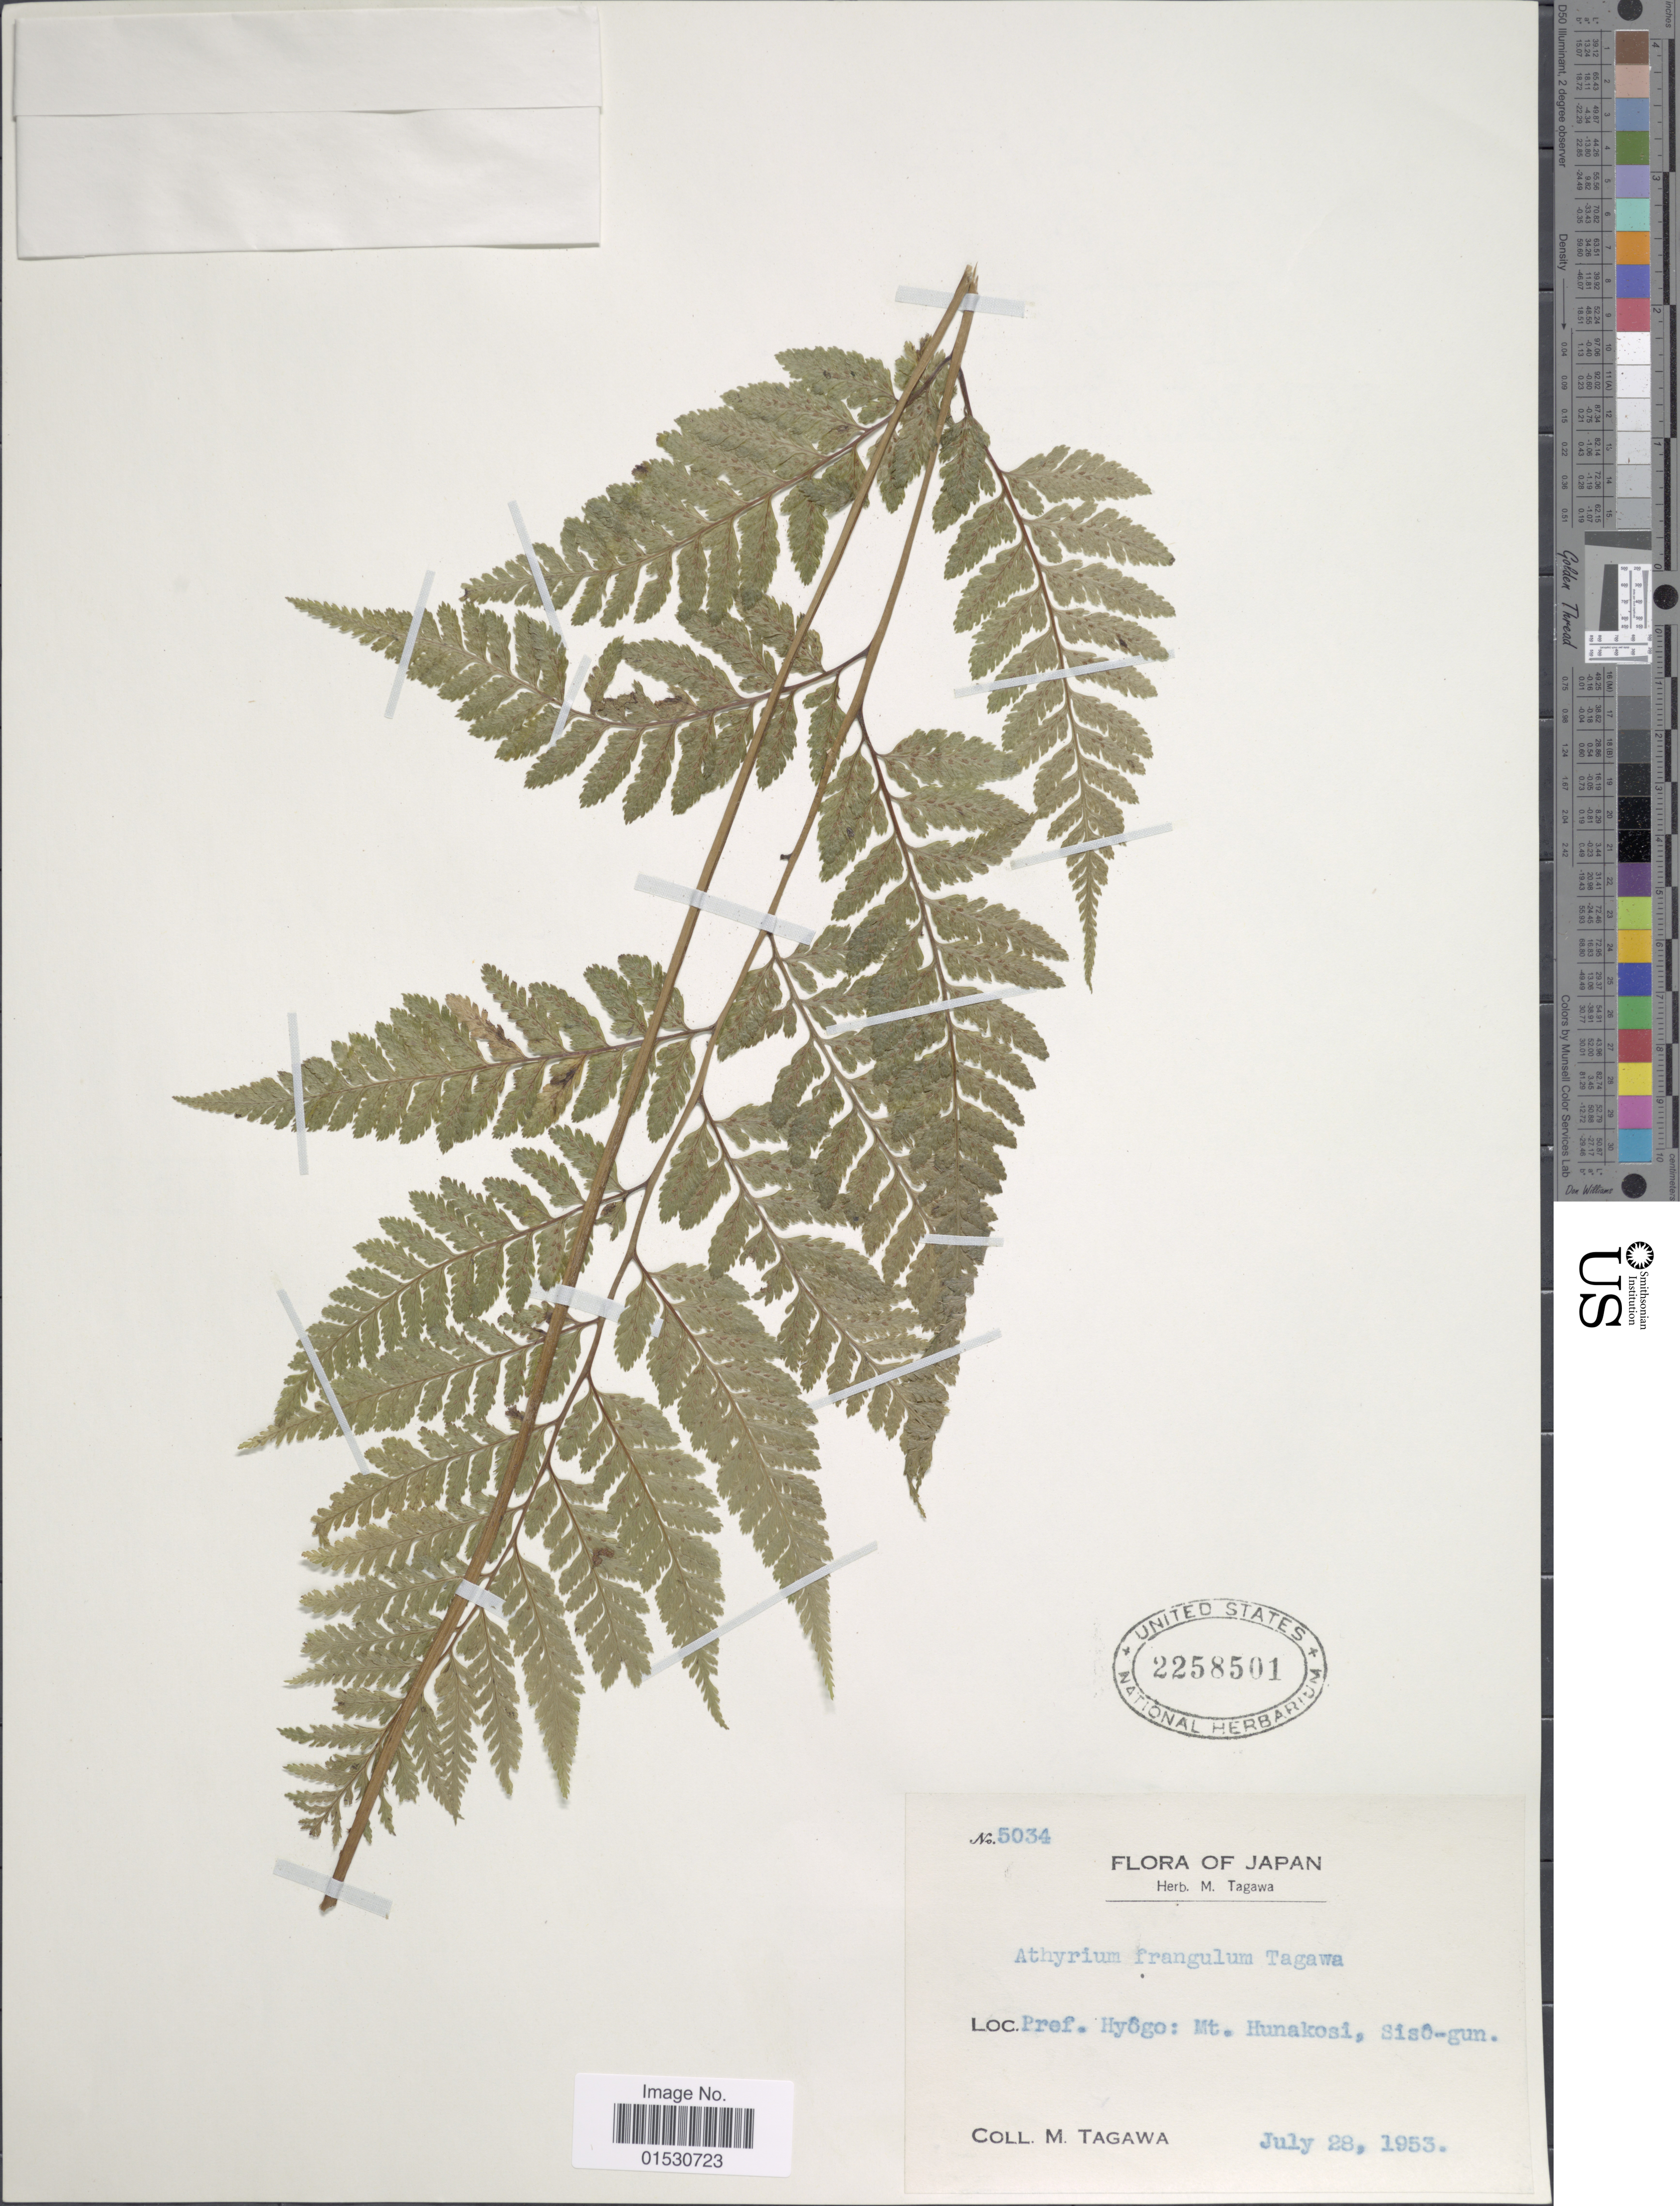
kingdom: Plantae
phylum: Tracheophyta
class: Polypodiopsida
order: Polypodiales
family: Athyriaceae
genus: Athyrium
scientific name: Athyrium fragnulum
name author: Tagawa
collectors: M. Tagawa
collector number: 5034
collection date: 1953-07-28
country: Japan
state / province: Hyogo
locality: Mt. Hunakosi, Siso-gun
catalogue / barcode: US 2258501